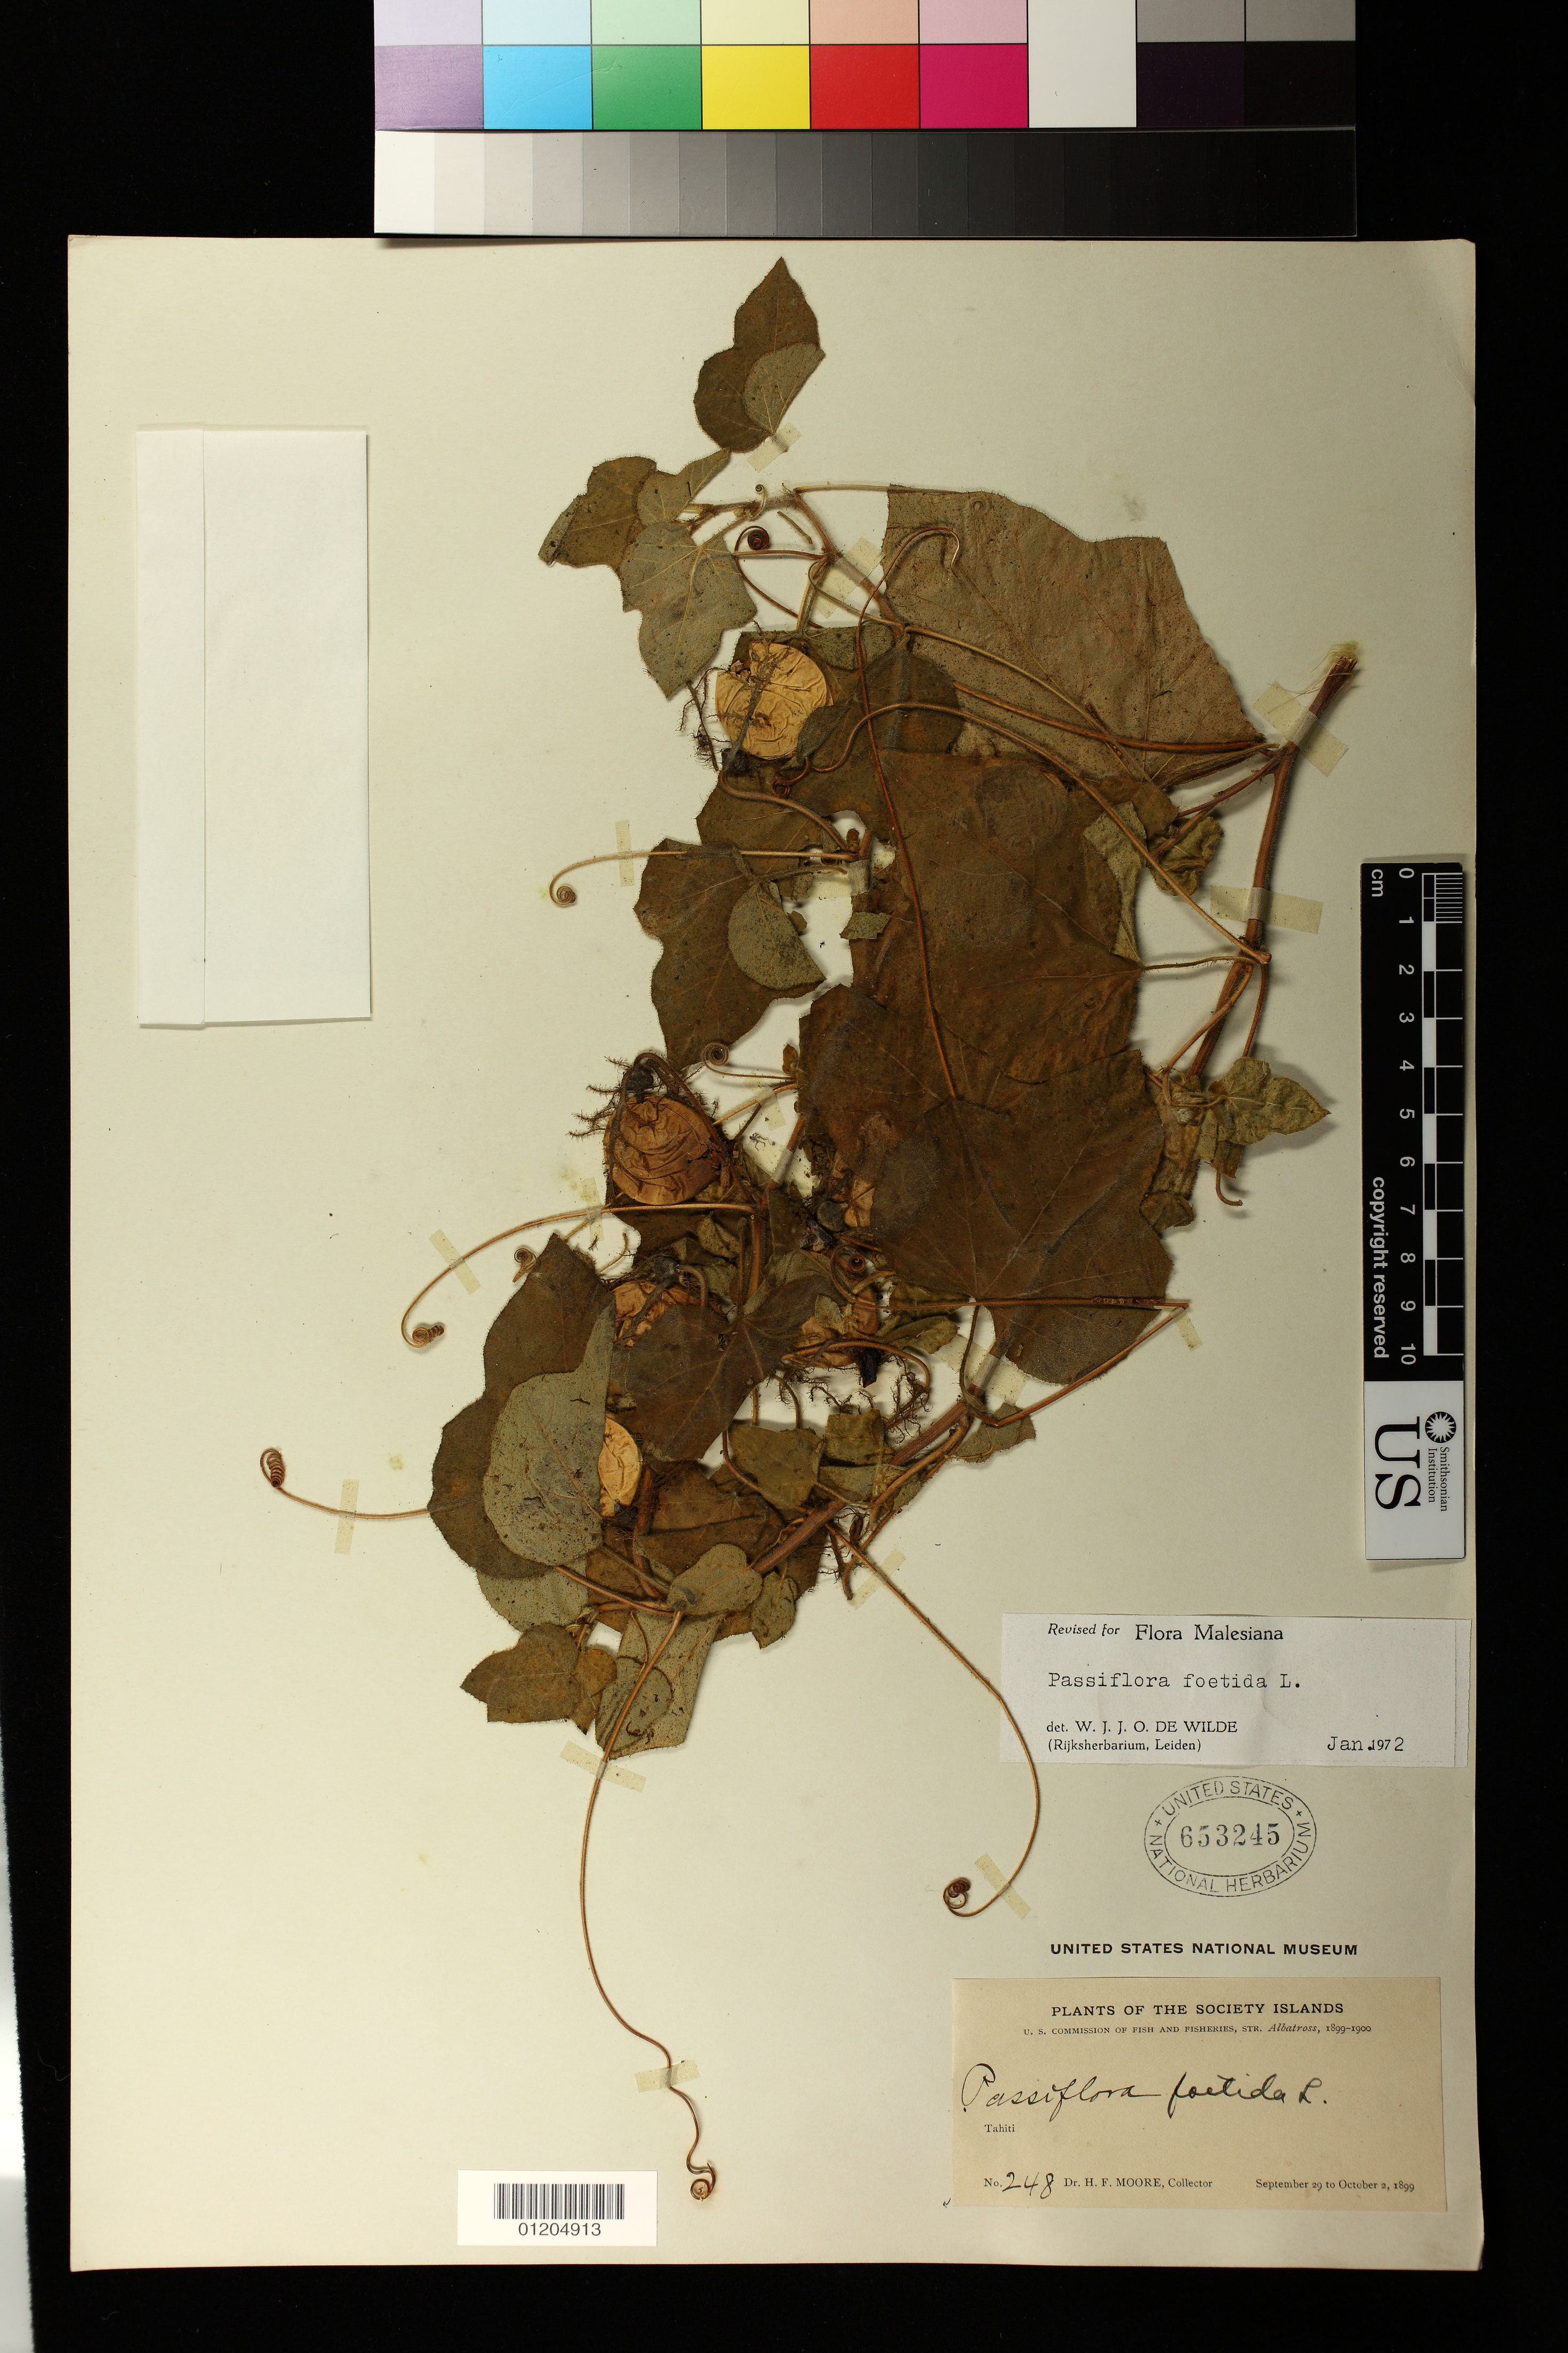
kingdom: Plantae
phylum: Tracheophyta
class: Magnoliopsida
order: Malpighiales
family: Passifloraceae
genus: Passiflora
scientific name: Passiflora foetida var. gossypiifolia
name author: (Desv.) Mast.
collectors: H. F. Moore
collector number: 248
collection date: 1899-09-29/1899-10-02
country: French Polynesia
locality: Tahiti.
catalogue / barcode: US 653245